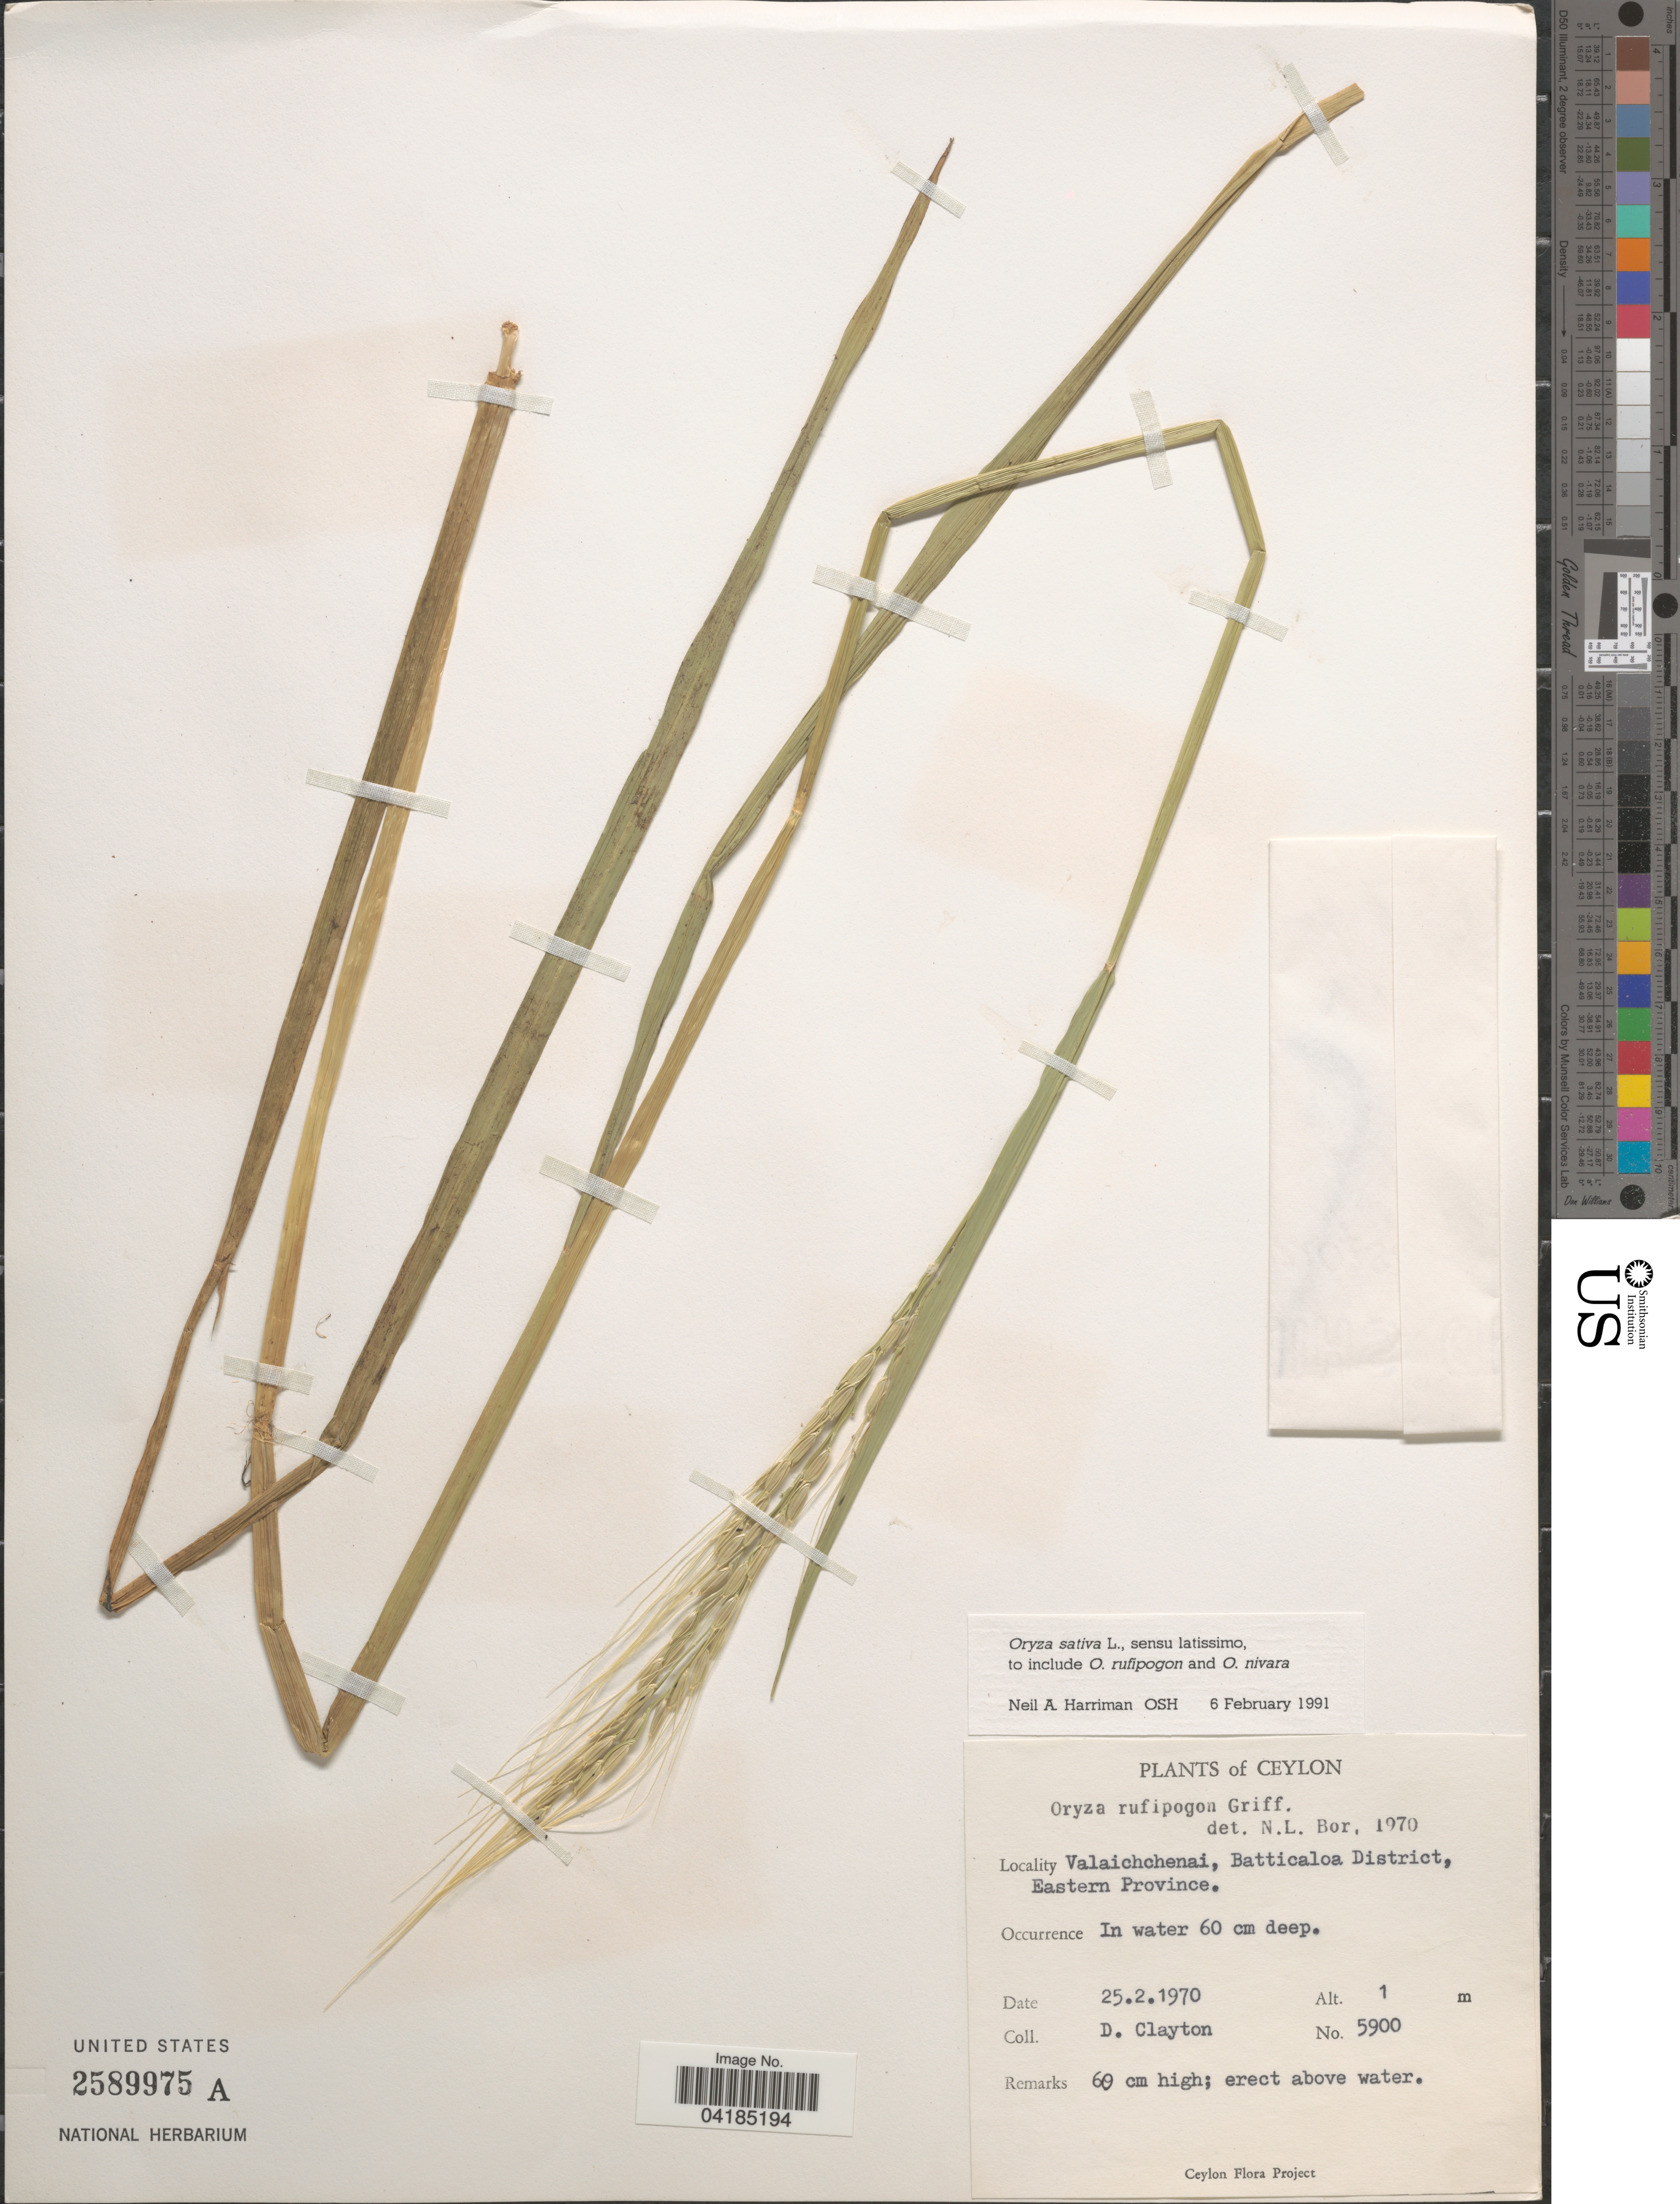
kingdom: Plantae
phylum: Tracheophyta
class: Liliopsida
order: Poales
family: Poaceae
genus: Oryza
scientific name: Oryza sativa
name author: L.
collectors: D. Clayton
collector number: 5900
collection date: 1970-02-25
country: Sri Lanka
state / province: Eastern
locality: Ceylon. Valaichchenai, Batticaloa District.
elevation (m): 1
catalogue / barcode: US 2589975A